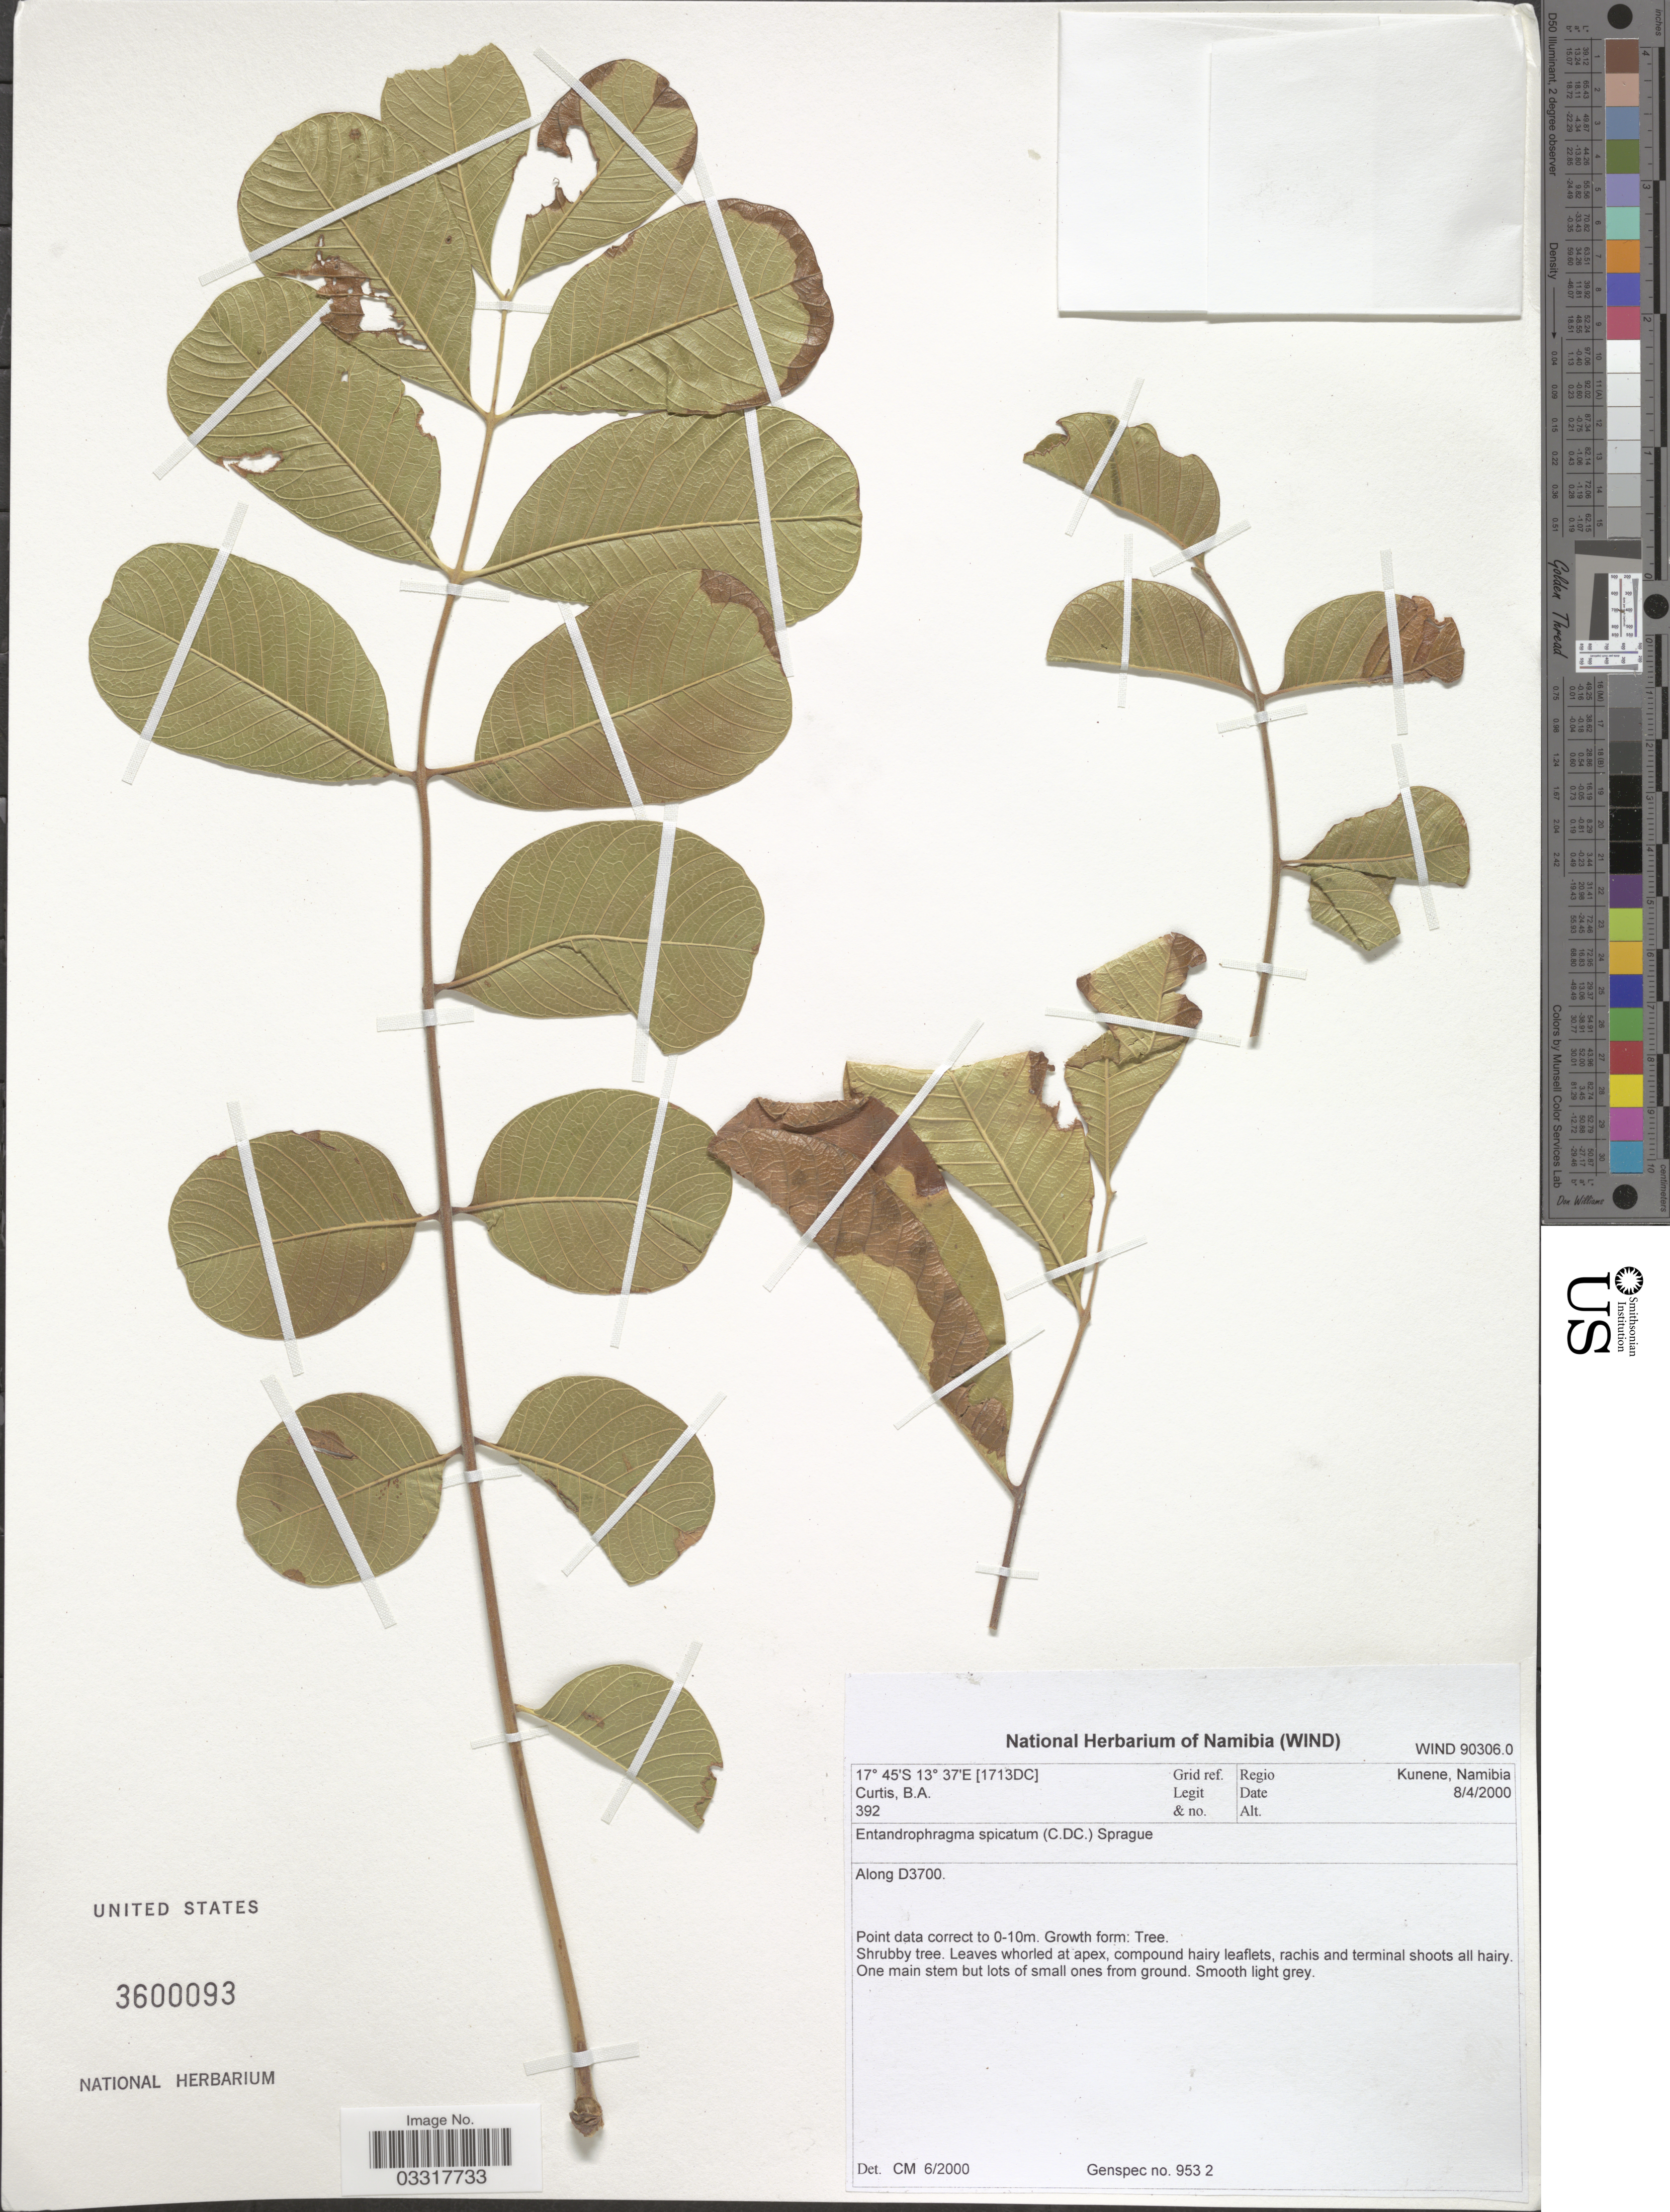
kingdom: Plantae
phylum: Tracheophyta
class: Magnoliopsida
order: Sapindales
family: Meliaceae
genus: Entandrophragma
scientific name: Entandrophragma spicatum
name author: (C. DC.) Sprague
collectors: B. A. Curtis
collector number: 392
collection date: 2000-04-08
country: Namibia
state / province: Kunene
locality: Grid ref. [1713DC], Regio Kunene, Namibia, Along D3700.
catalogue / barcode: US 3600093